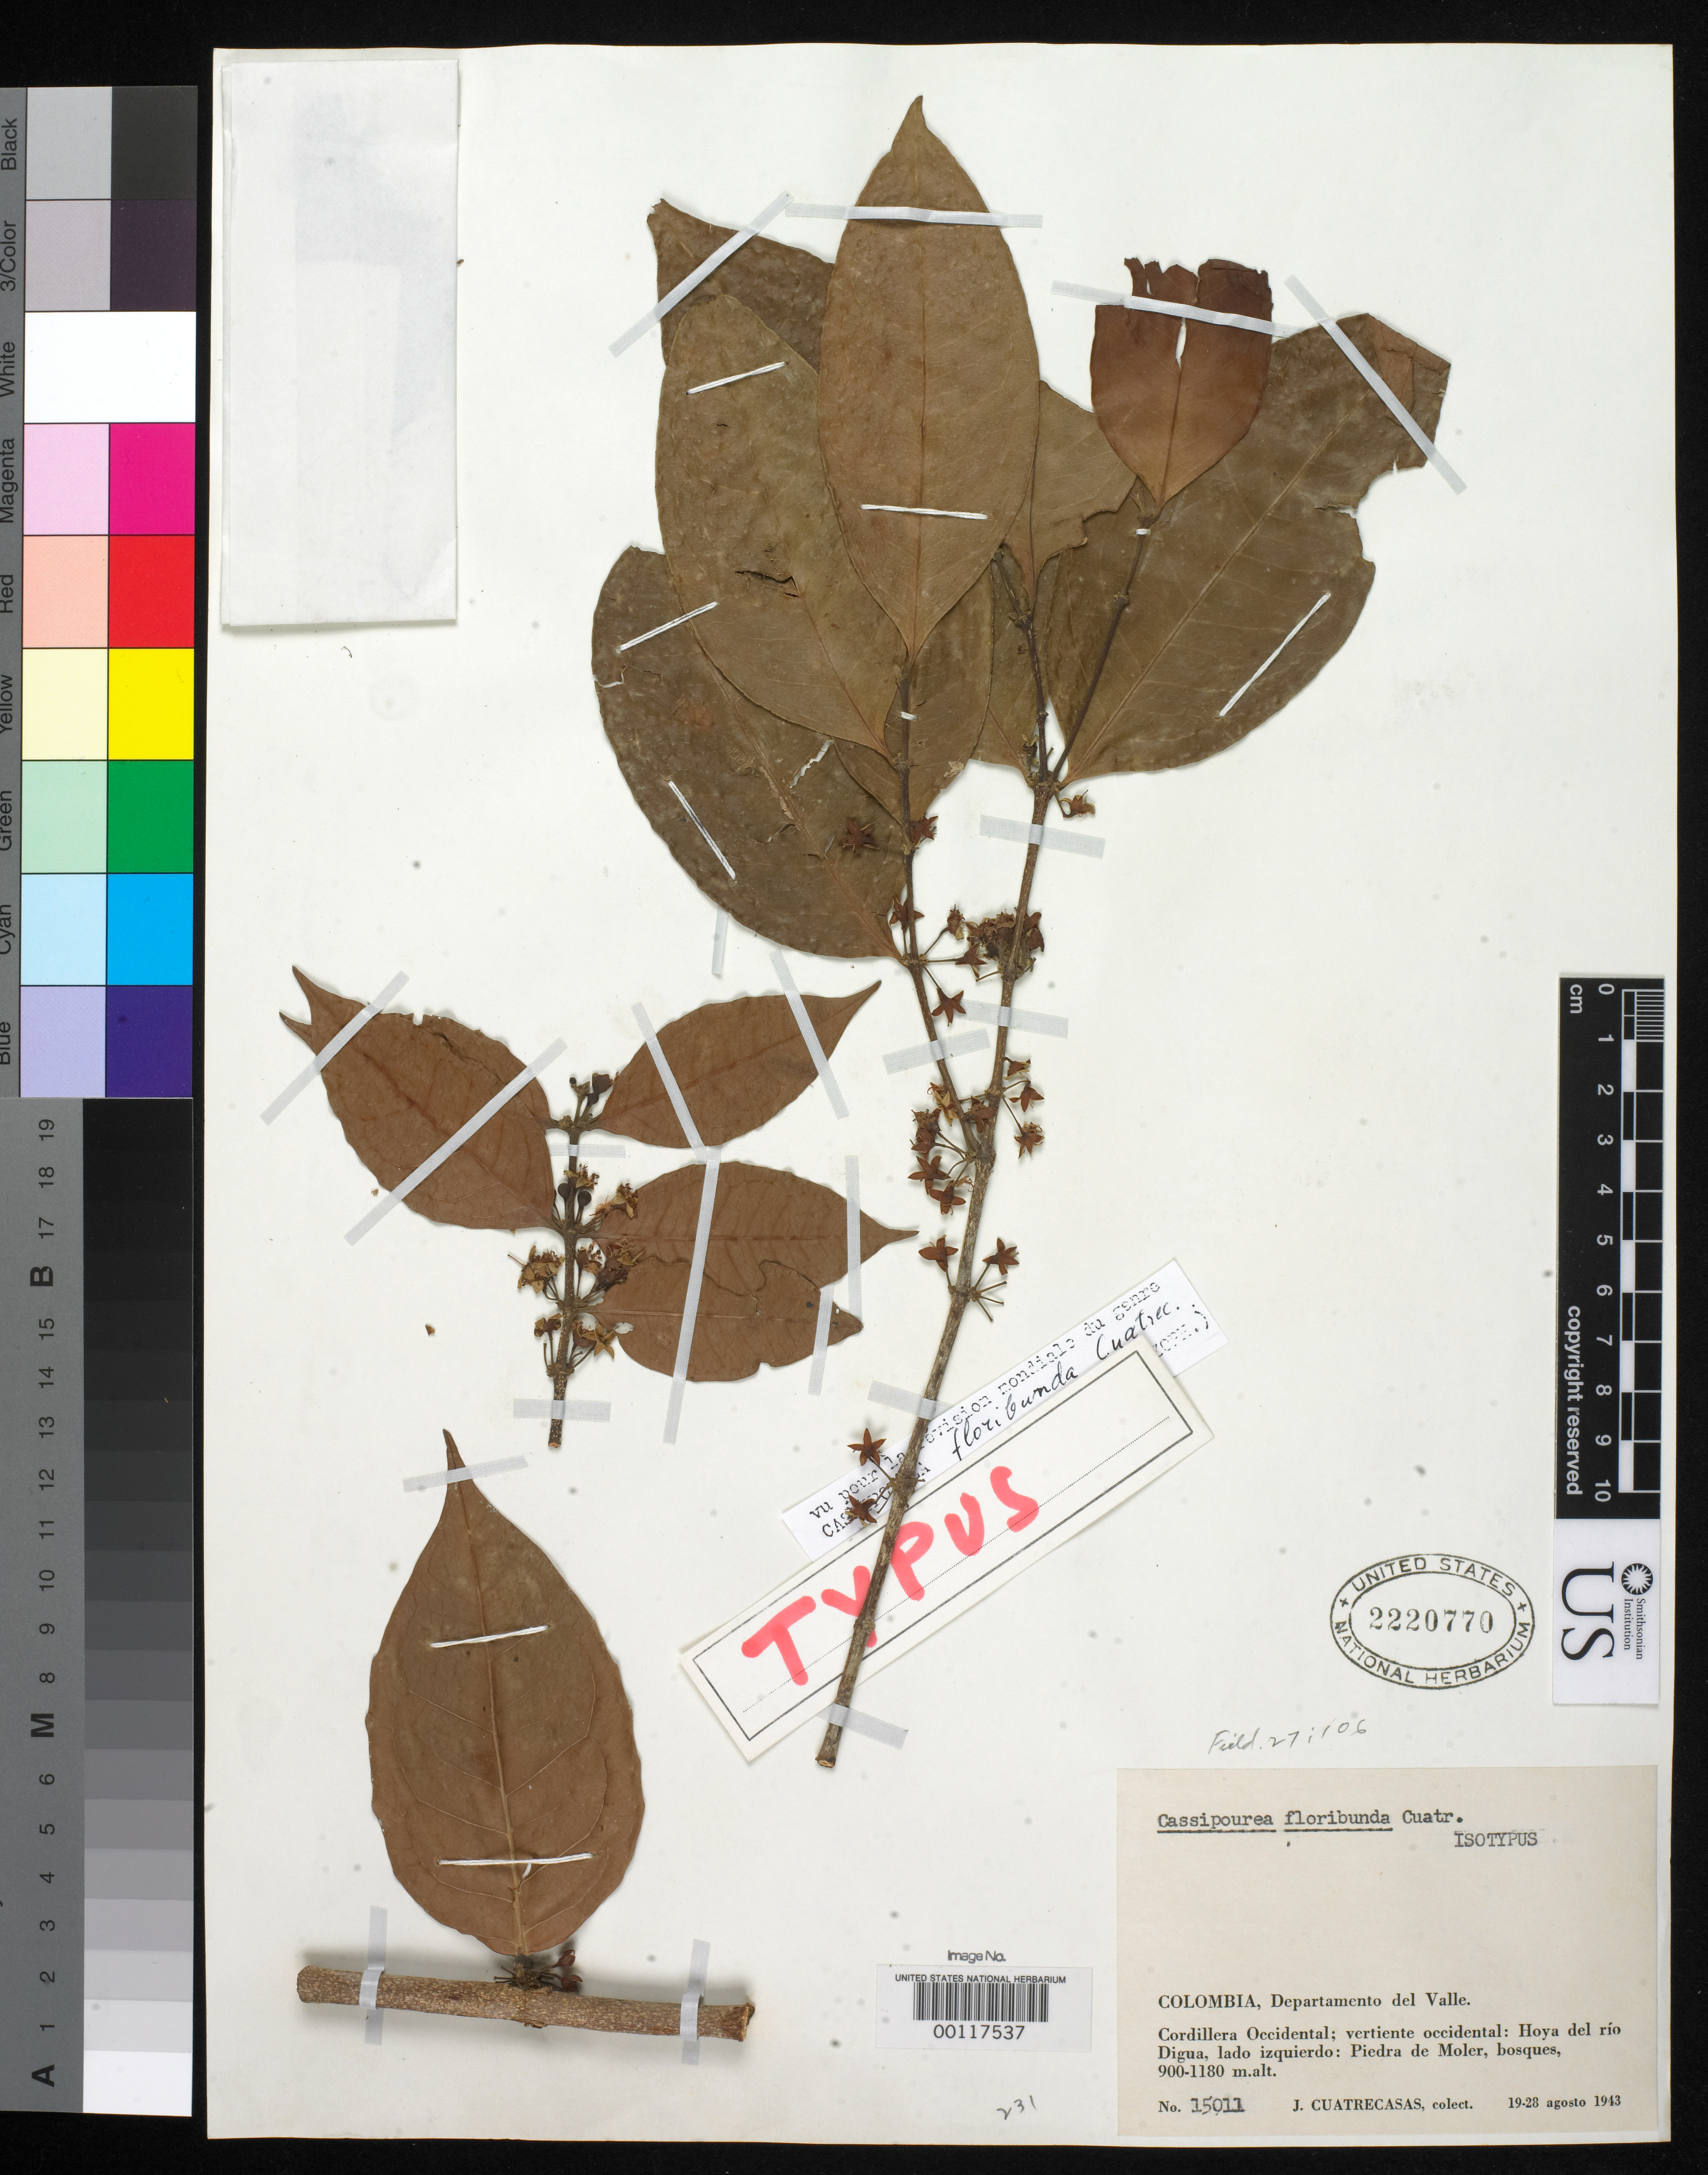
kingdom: Plantae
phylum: Tracheophyta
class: Magnoliopsida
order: Malpighiales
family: Rhizophoraceae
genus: Cassipourea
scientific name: Cassipourea floribunda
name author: Cuatrec.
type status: Isotype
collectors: J. Cuatrecasas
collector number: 15011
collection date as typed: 19 Aug 1943 to 28 Aug 1943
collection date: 1943-08-19/1943-08-28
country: Colombia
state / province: Valle del Cauca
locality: Cordillera Occidental, Vertiente Occidental, Hoya del Rio Digua, Lado Izquierdo, Piedra de Moler.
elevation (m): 900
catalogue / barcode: US 2220770